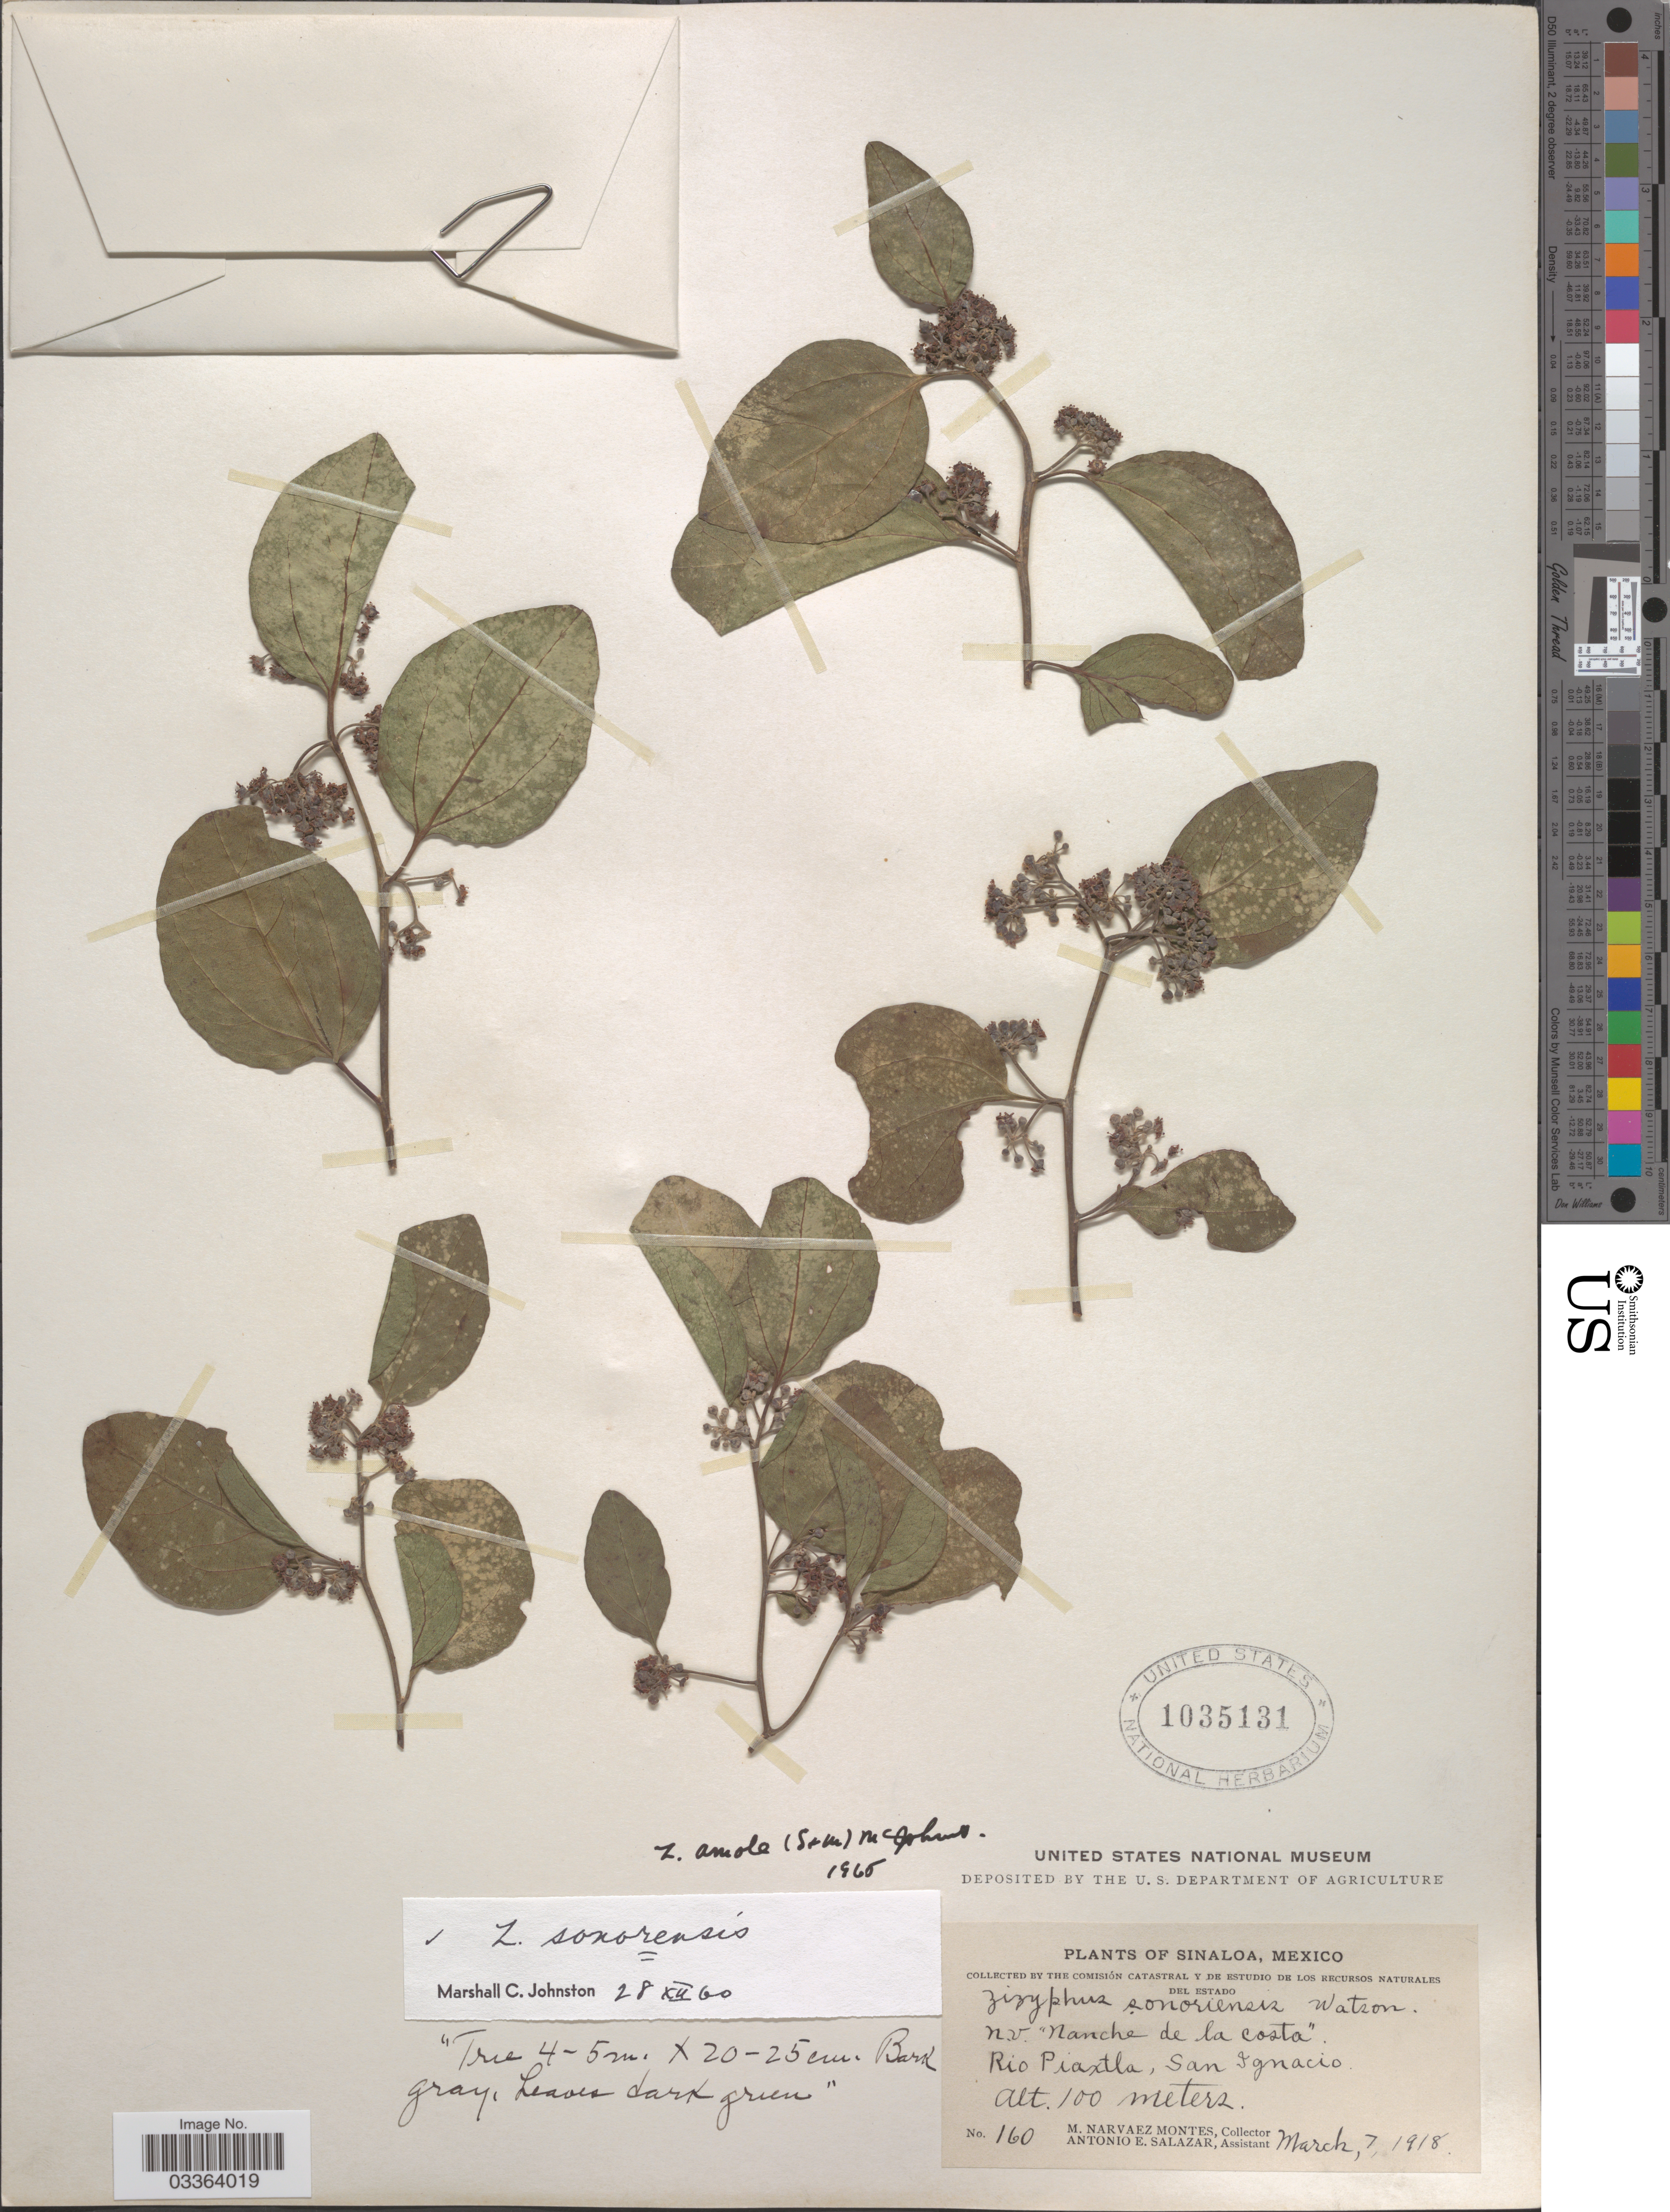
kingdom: Plantae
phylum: Tracheophyta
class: Magnoliopsida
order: Rosales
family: Rhamnaceae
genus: Sarcomphalus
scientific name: Sarcomphalus amole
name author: (Sessé & Moc.) Hauenschild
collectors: M. Narvaez-Montes & A. E. Salazar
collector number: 160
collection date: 1918-03-07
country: Mexico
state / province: Sinaloa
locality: Rio Piaxtla, San Ignacio.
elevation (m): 100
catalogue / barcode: US 1035131